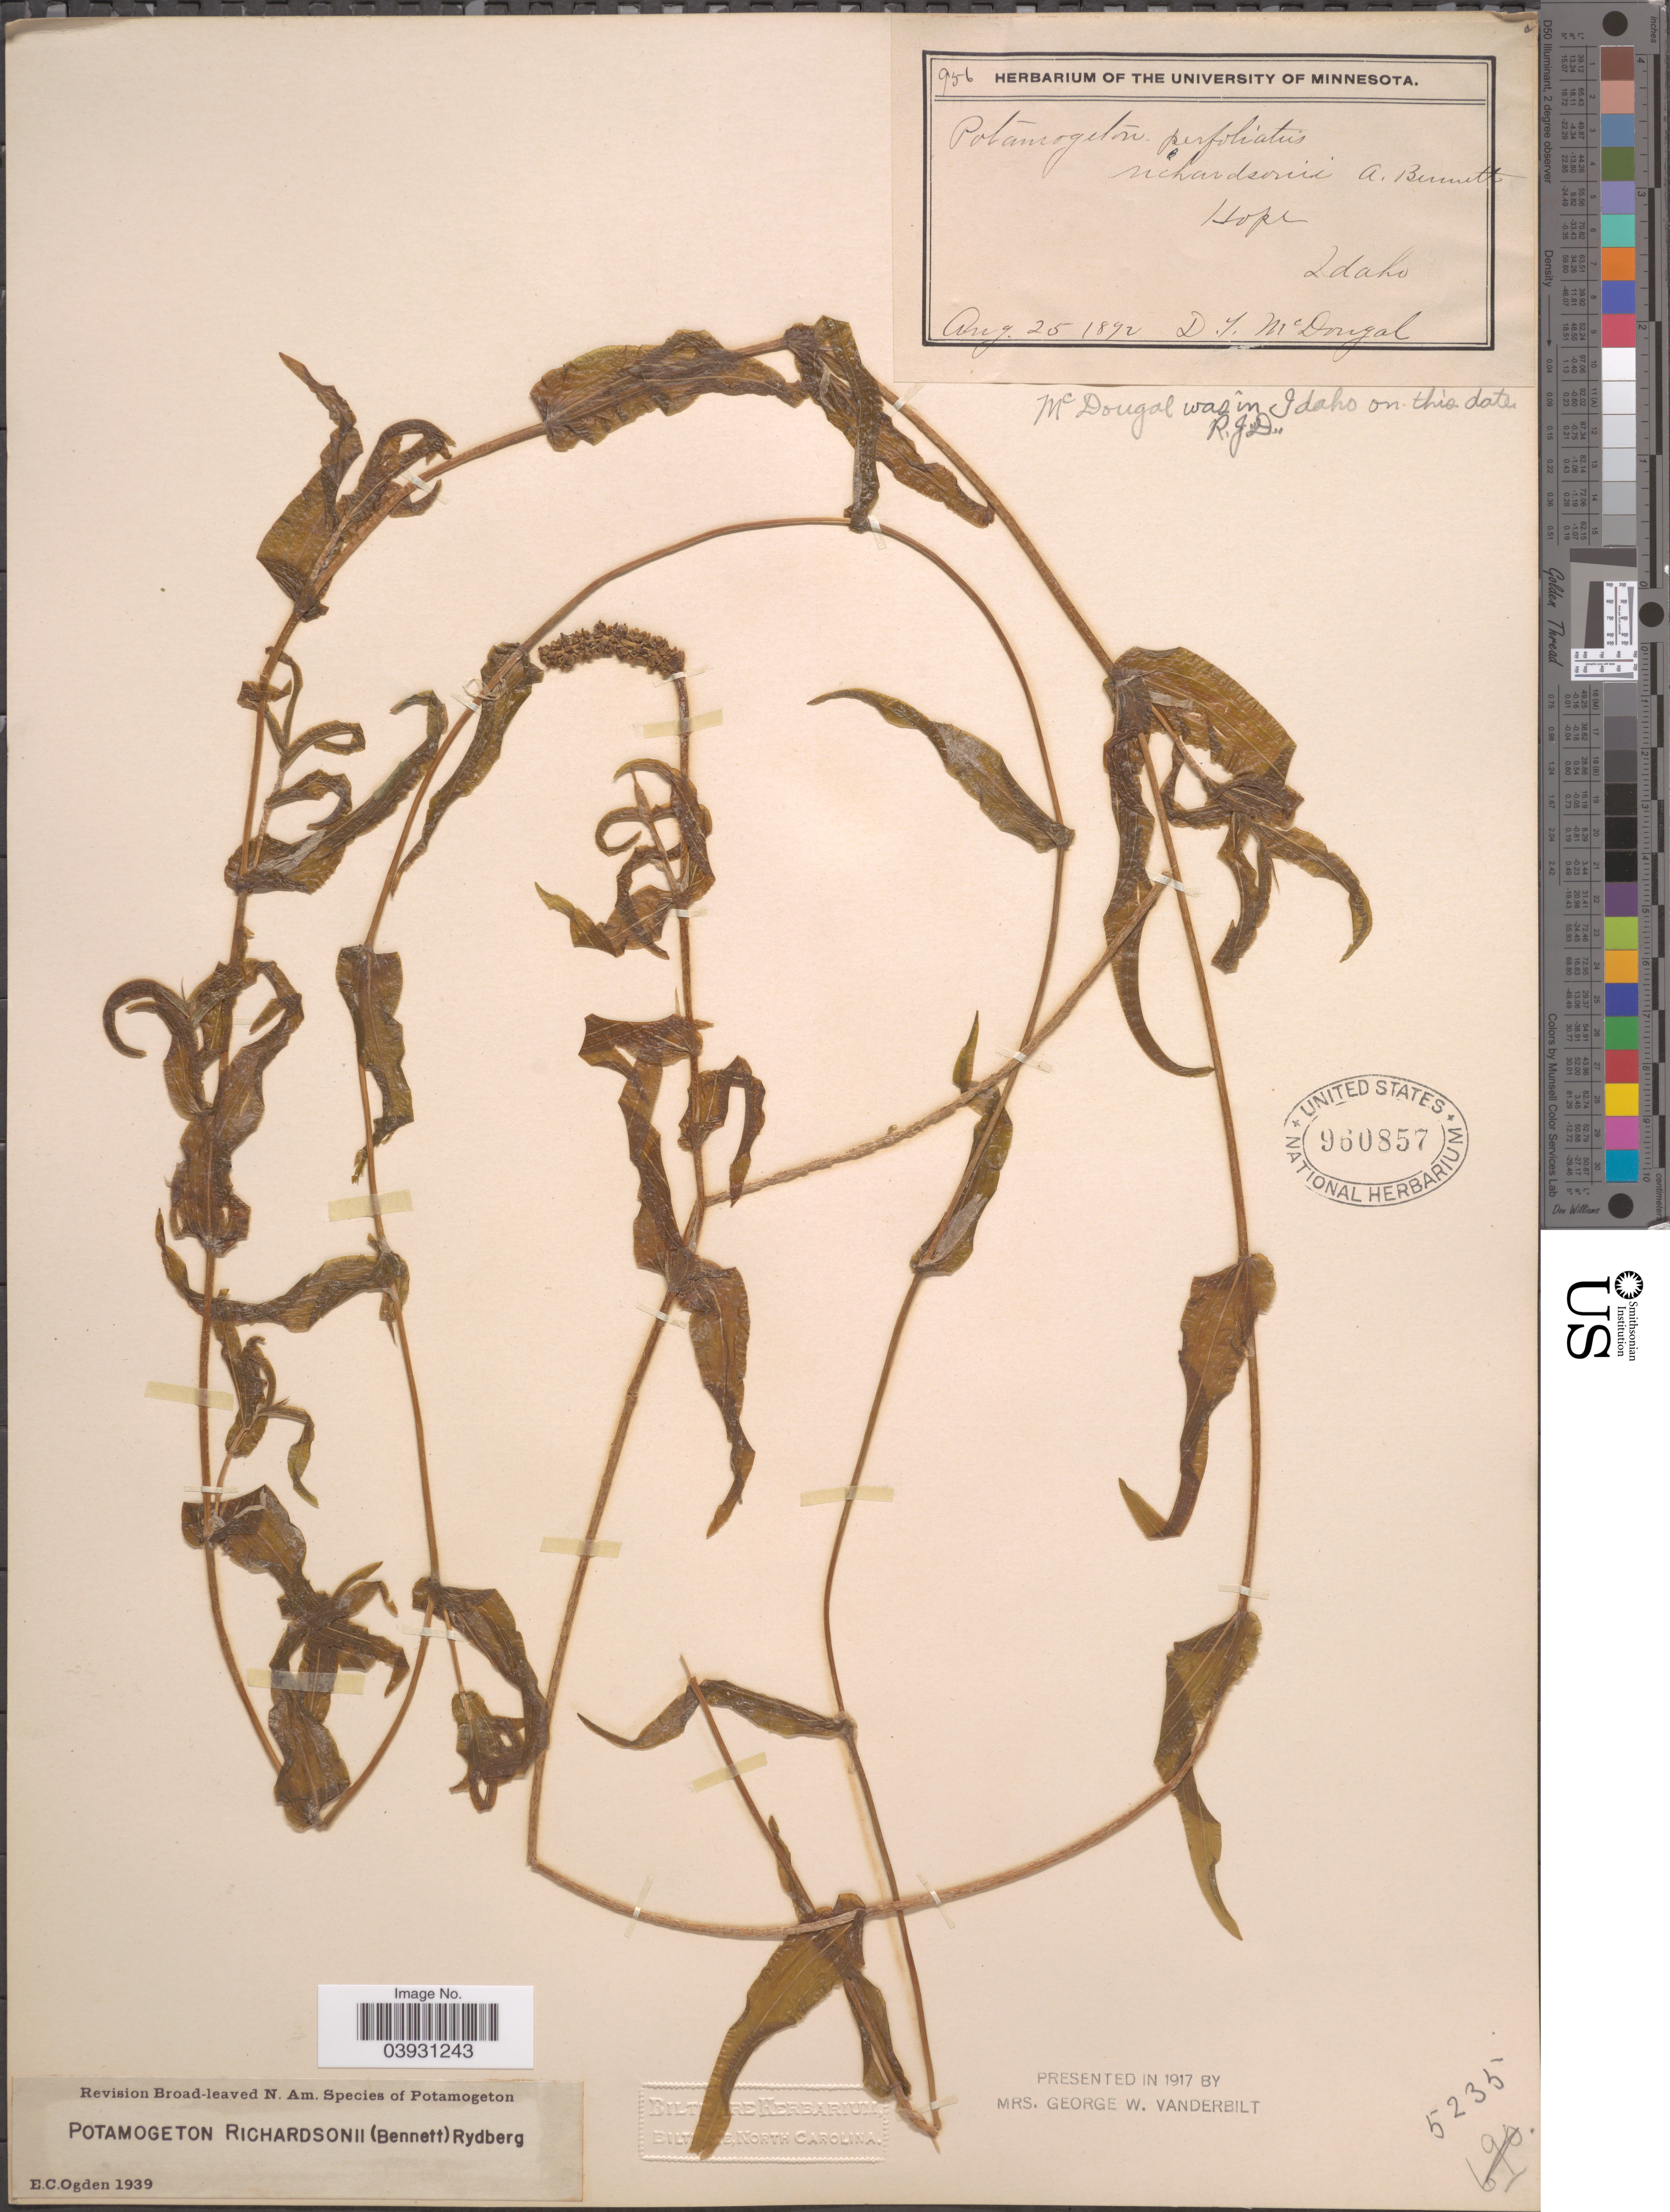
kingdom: Plantae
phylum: Tracheophyta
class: Liliopsida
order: Alismatales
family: Potamogetonaceae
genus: Potamogeton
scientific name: Potamogeton richardsonii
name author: (A.W. Benn.) Rydb.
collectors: D. Mcdougal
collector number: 956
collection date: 1892-08-25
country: United States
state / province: Idaho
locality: Hope.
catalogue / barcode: US 960857